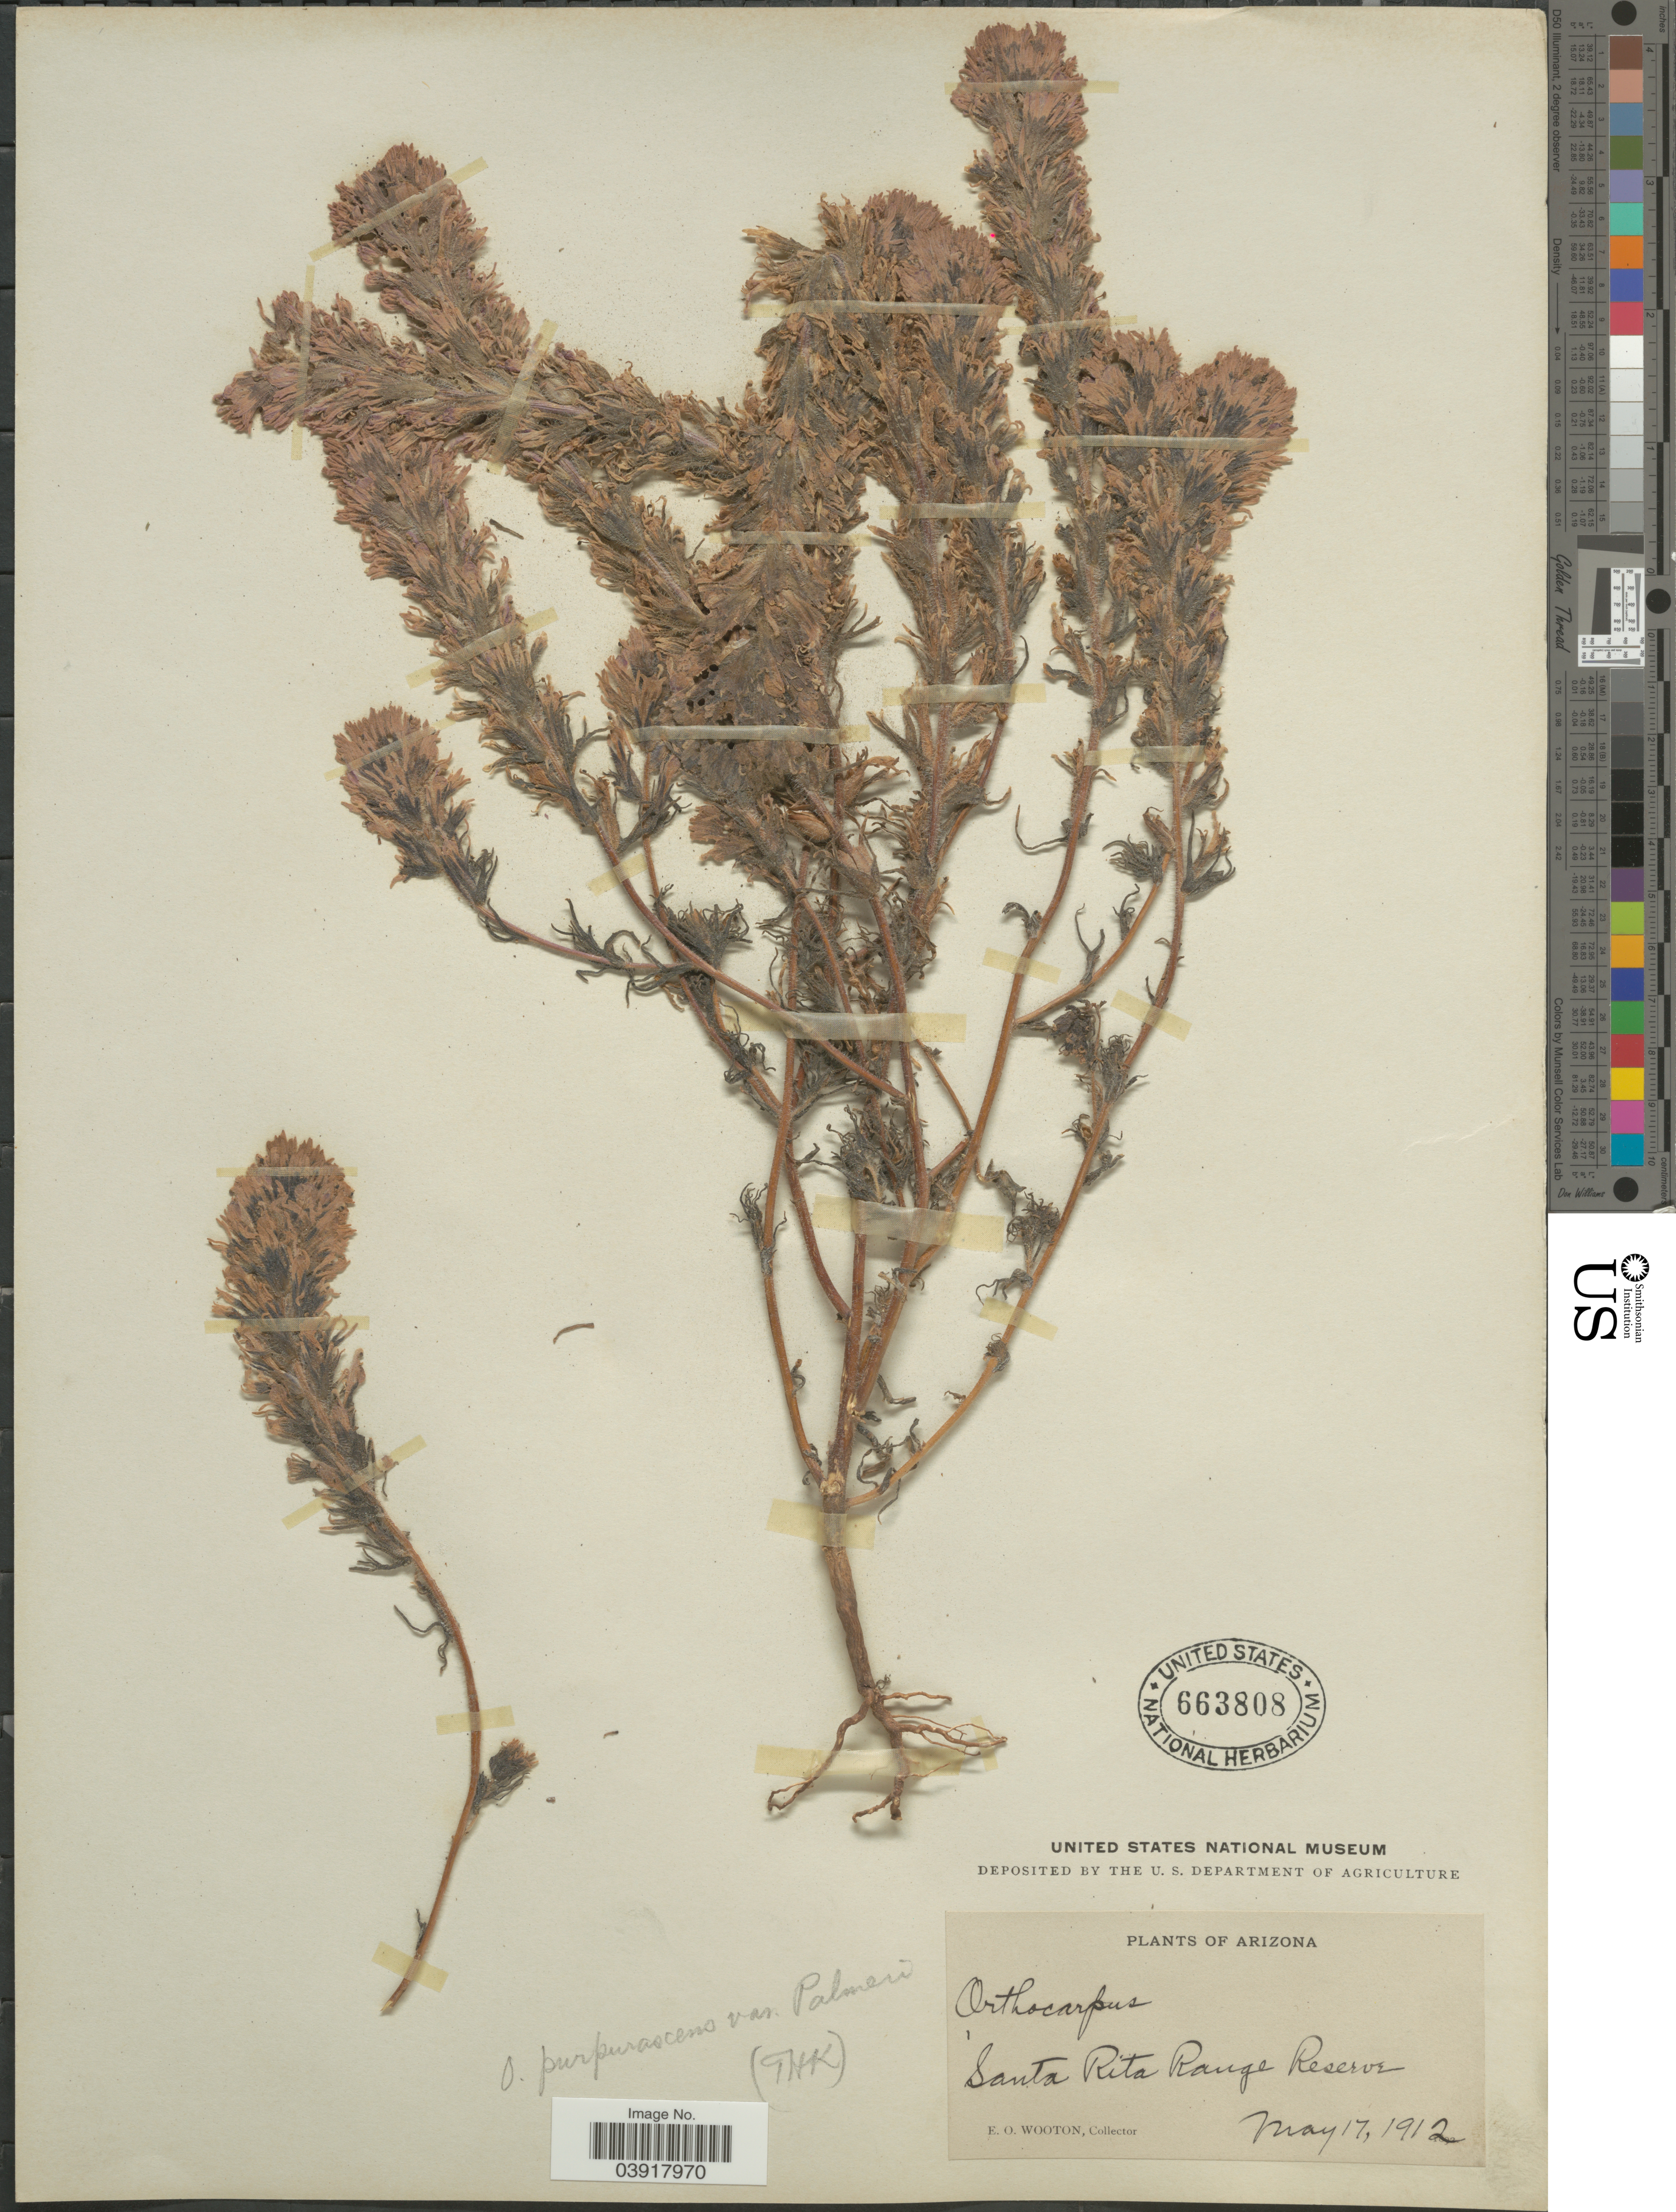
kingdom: Plantae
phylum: Tracheophyta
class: Magnoliopsida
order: Lamiales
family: Orobanchaceae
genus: Orthocarpus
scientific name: Orthocarpus purpurascens var. palmeri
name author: A. Gray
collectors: E. O. Wooton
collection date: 1912-05-17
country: United States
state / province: Arizona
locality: Santa Rita Range Reserve.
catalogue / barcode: US 663808